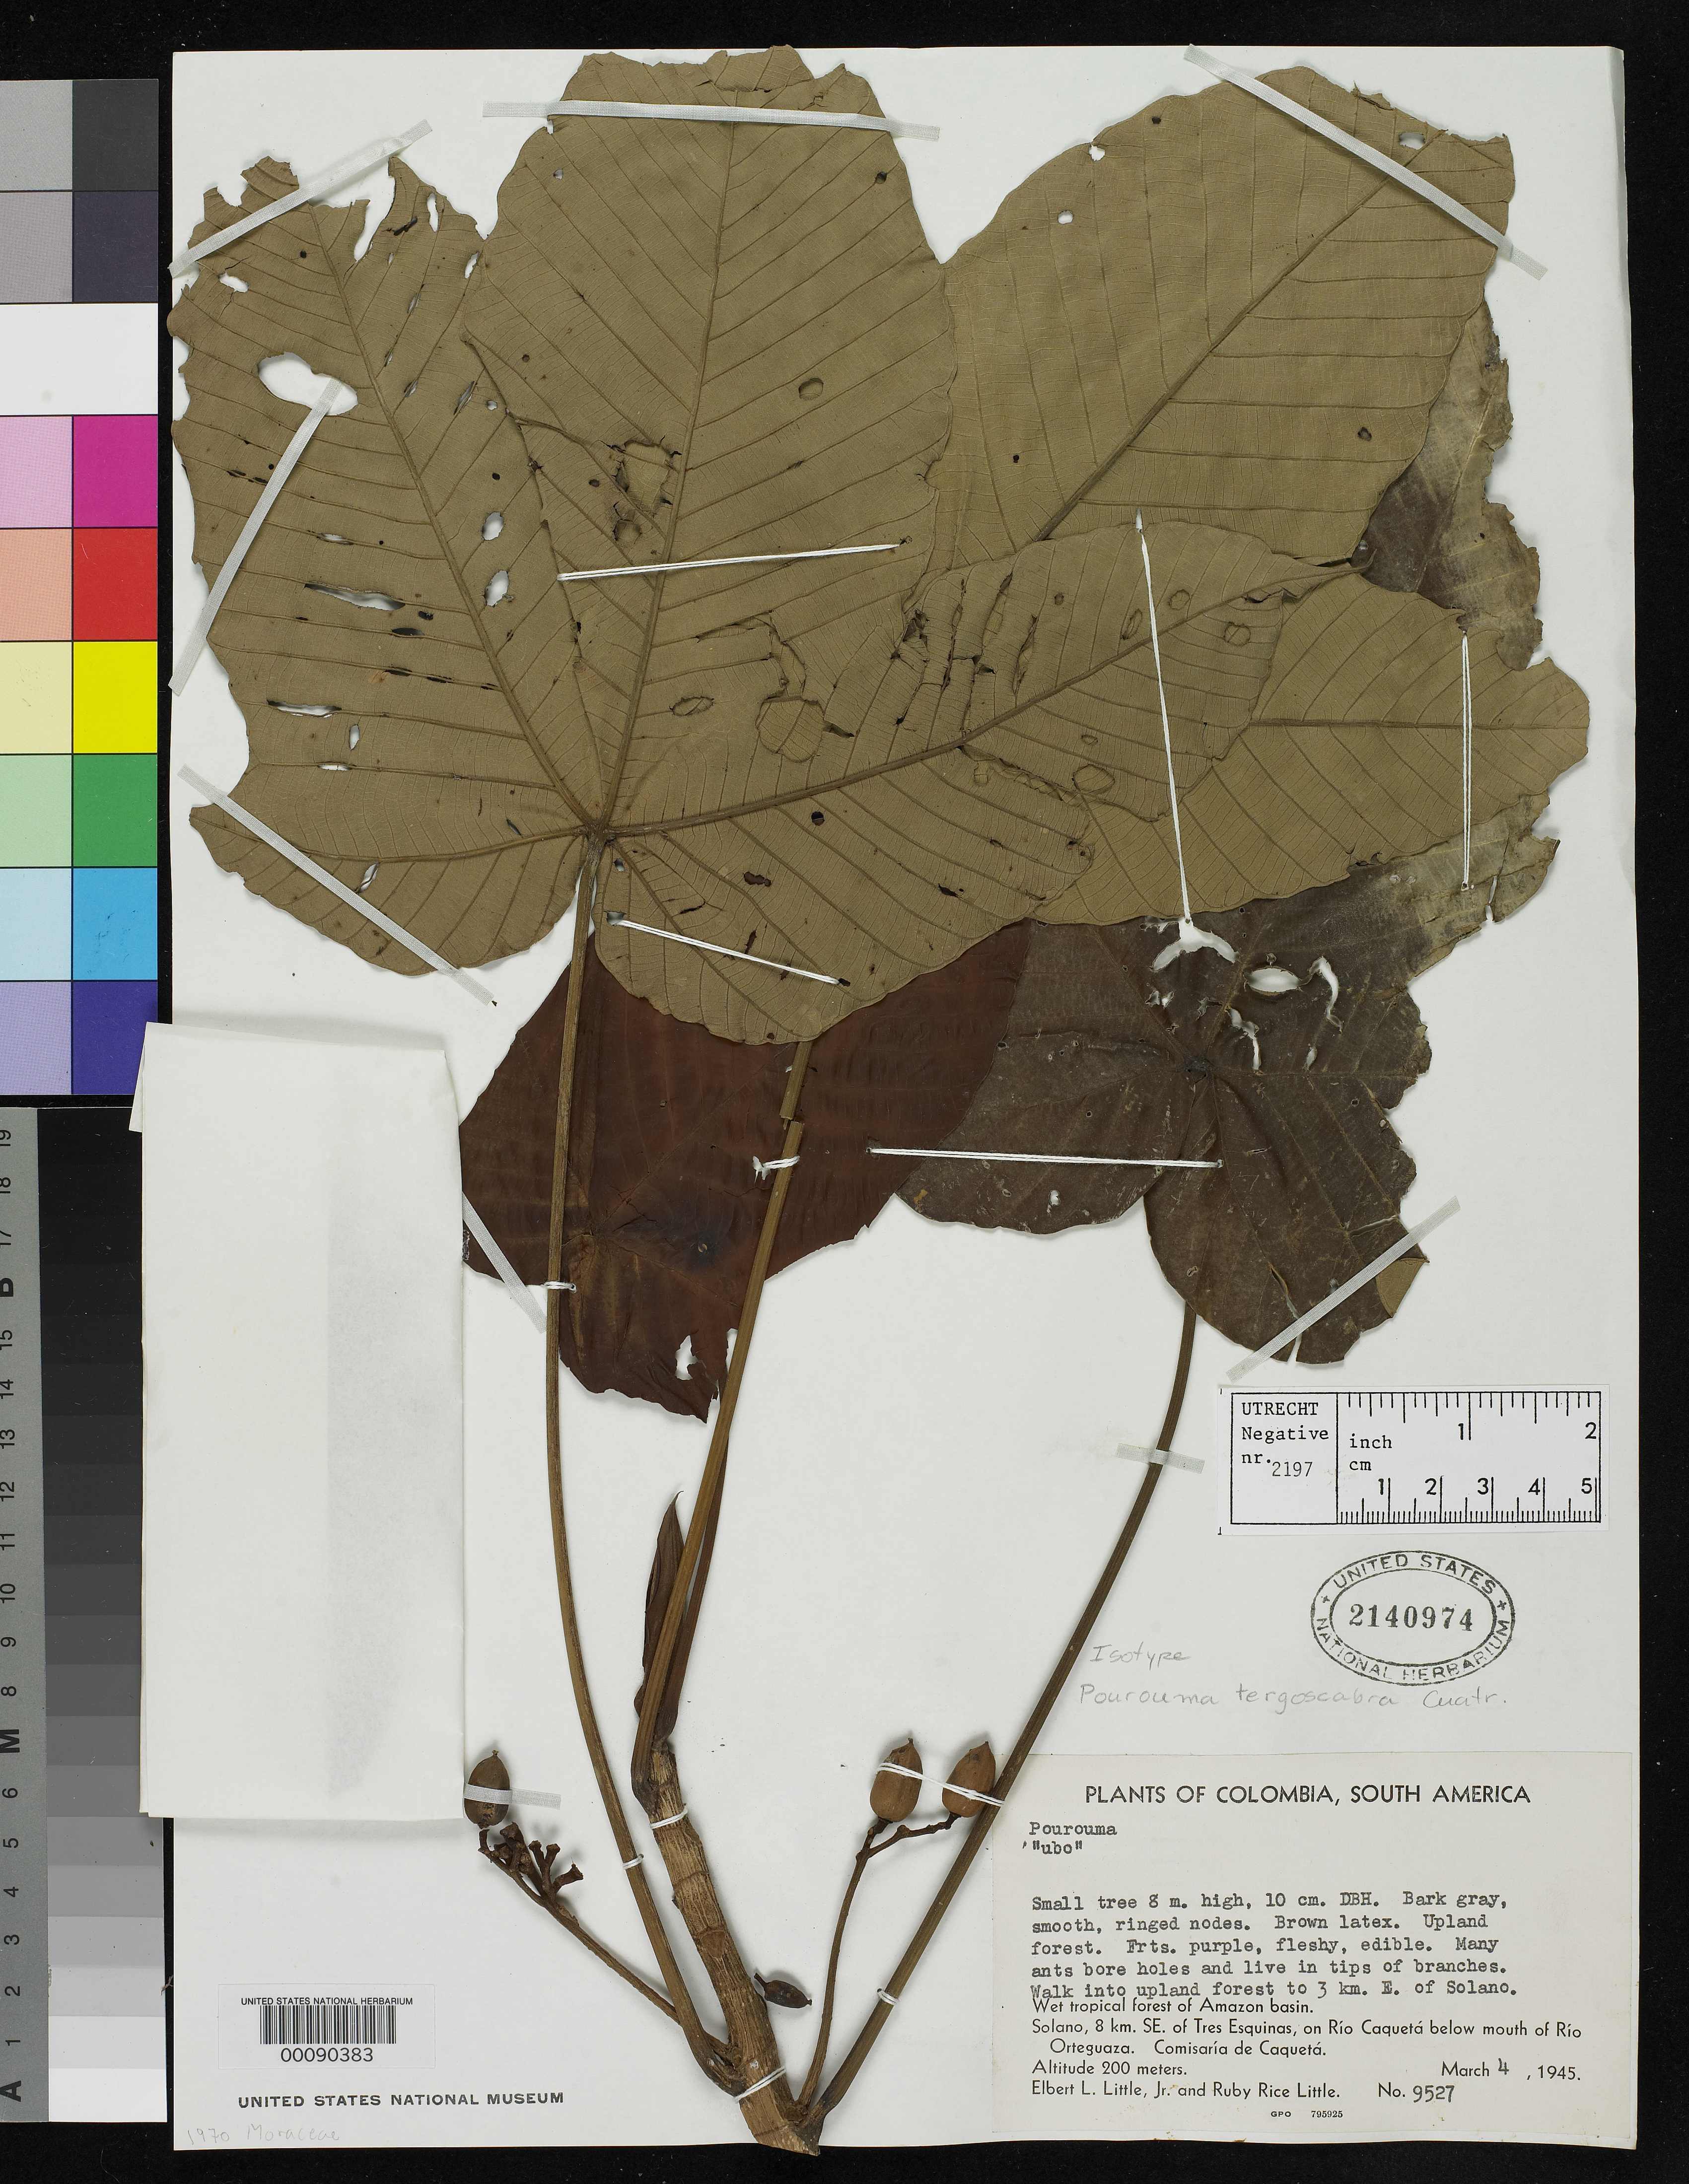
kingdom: Plantae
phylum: Tracheophyta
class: Magnoliopsida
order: Rosales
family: Urticaceae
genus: Pourouma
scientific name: Pourouma tergoscabra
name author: Cuatrec.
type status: Isotype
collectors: E. L. Little & R. R. Little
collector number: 9527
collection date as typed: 04 Mar 1945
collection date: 1945-03-04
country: Colombia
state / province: Caquetá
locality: Solano, 8 km. SE of Tres Esquinas.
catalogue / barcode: US 2140974